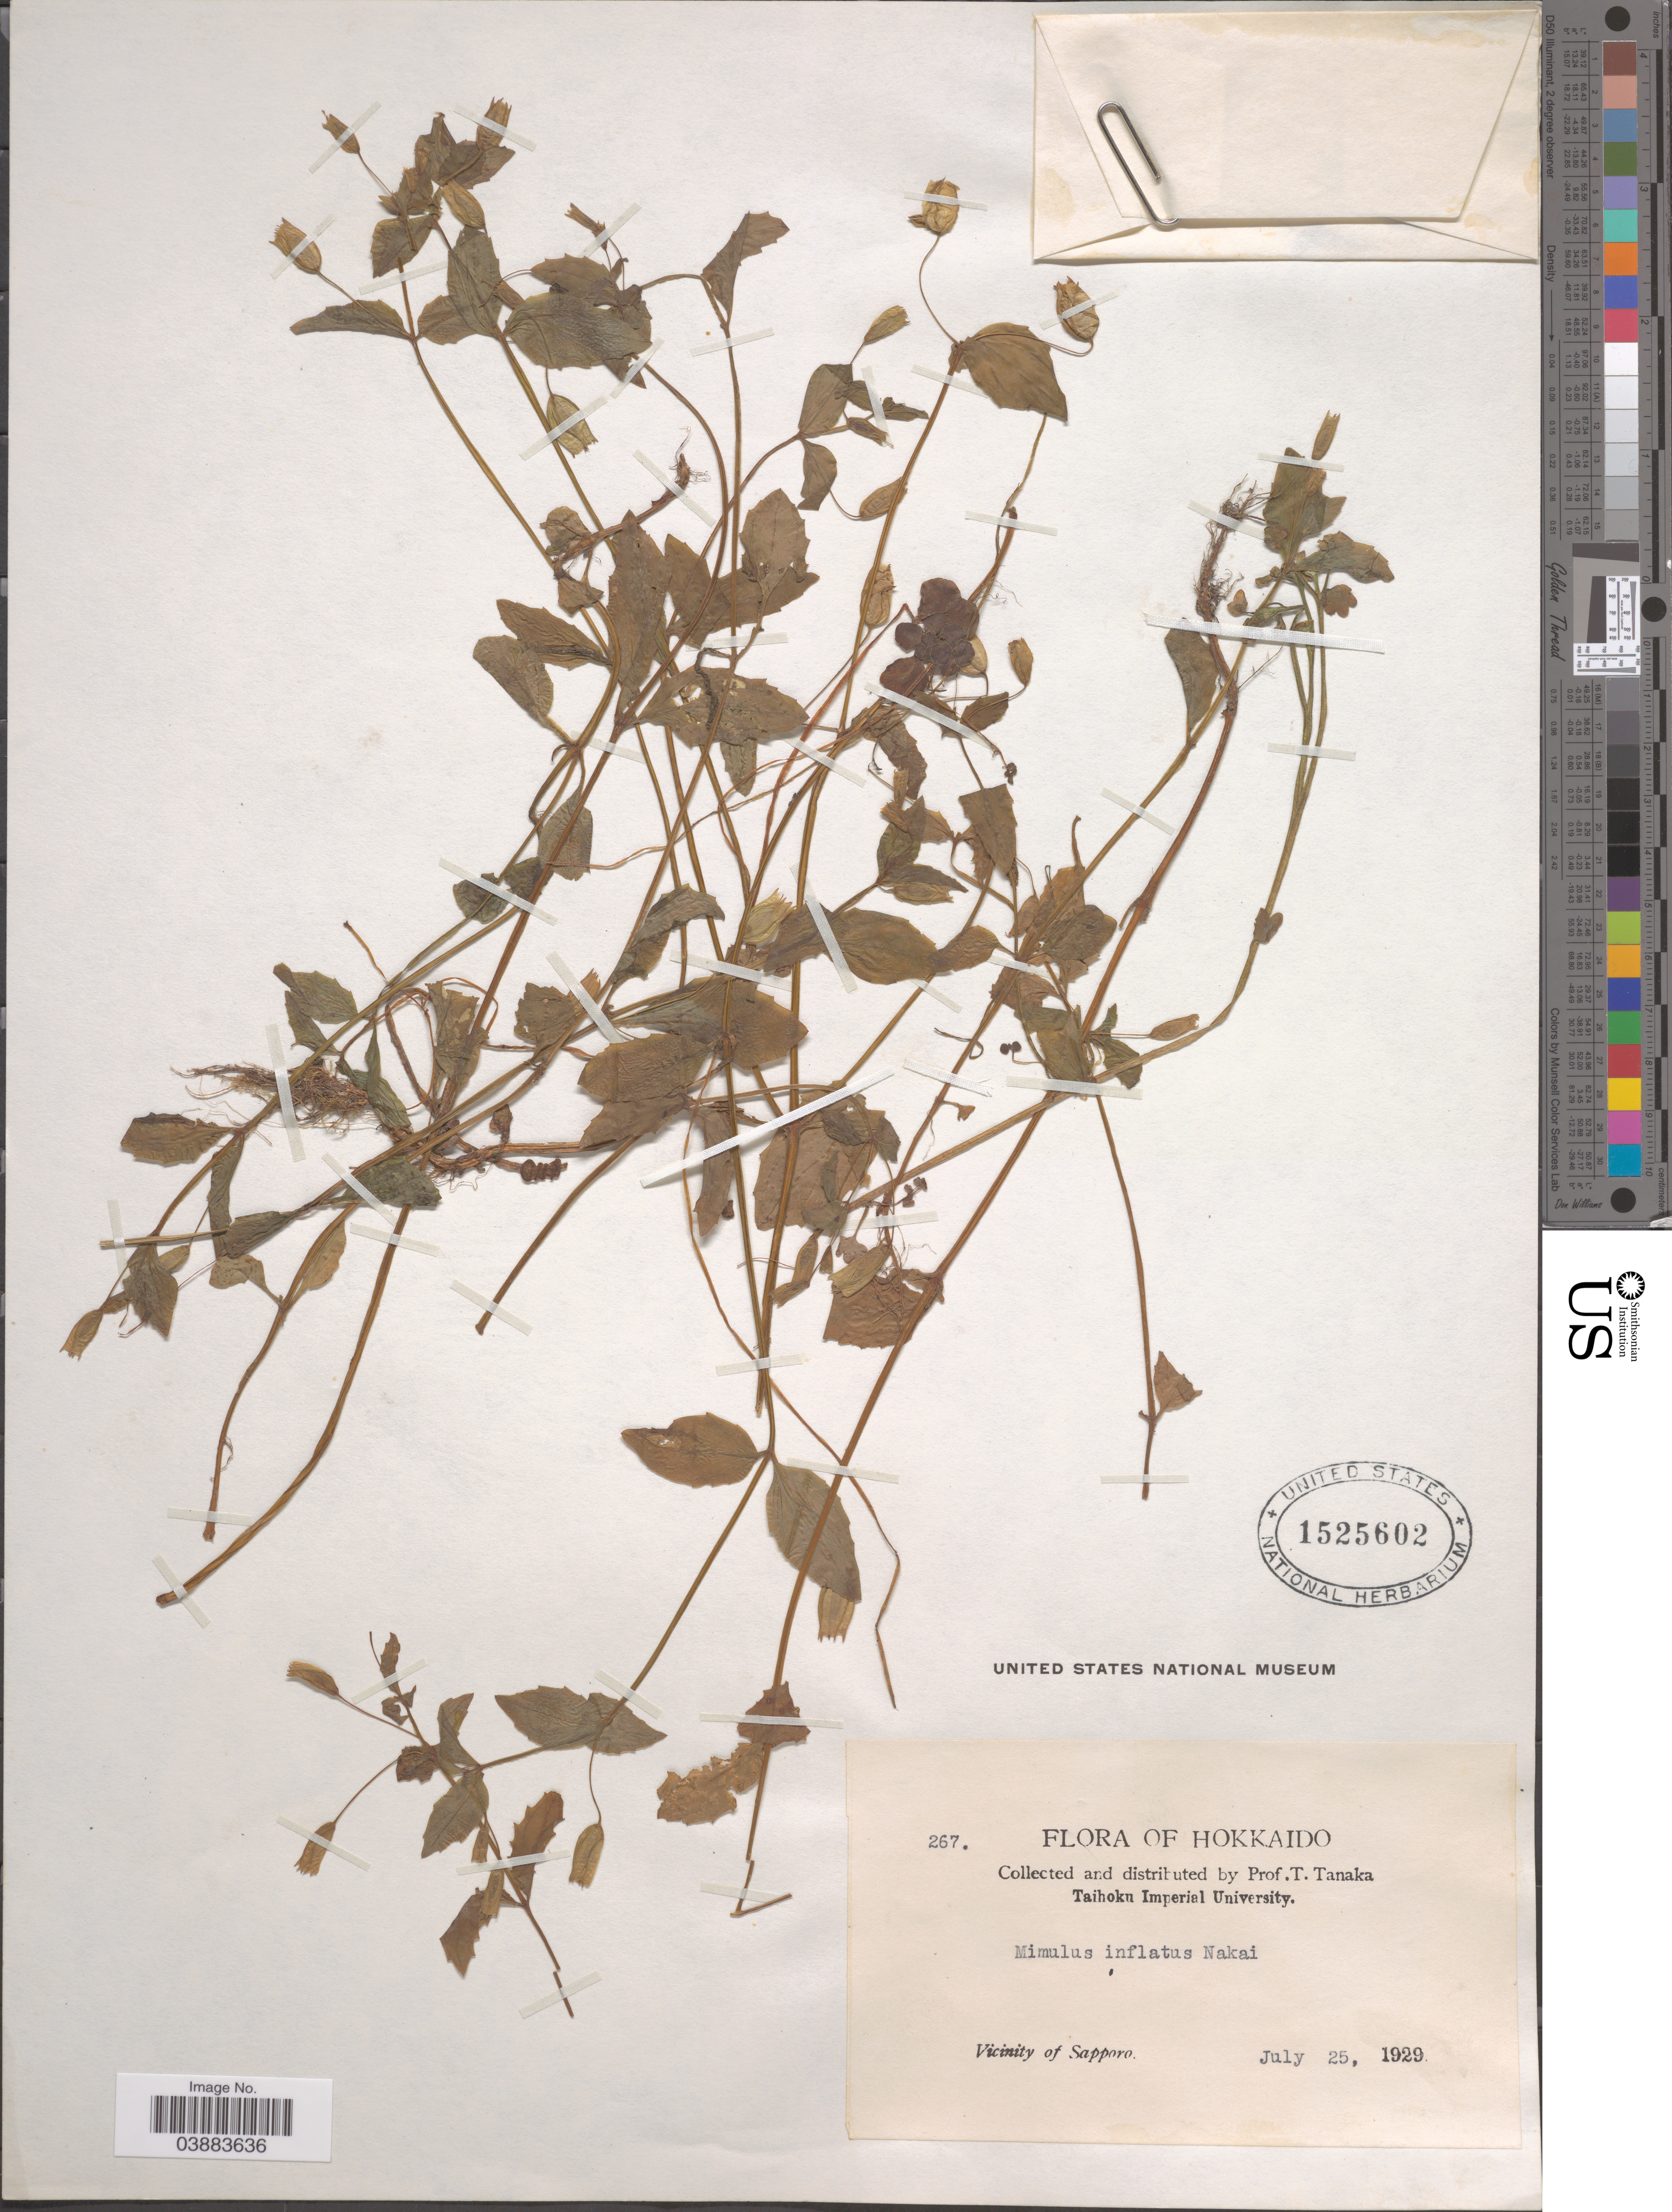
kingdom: Plantae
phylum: Tracheophyta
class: Magnoliopsida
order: Lamiales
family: Phrymaceae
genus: Mimulus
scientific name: Mimulus inflatus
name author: Nakai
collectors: T. Tanaka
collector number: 267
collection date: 1929-07-25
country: Japan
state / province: Hokkaidō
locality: Vicinity of Sapporo.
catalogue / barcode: US 1525602